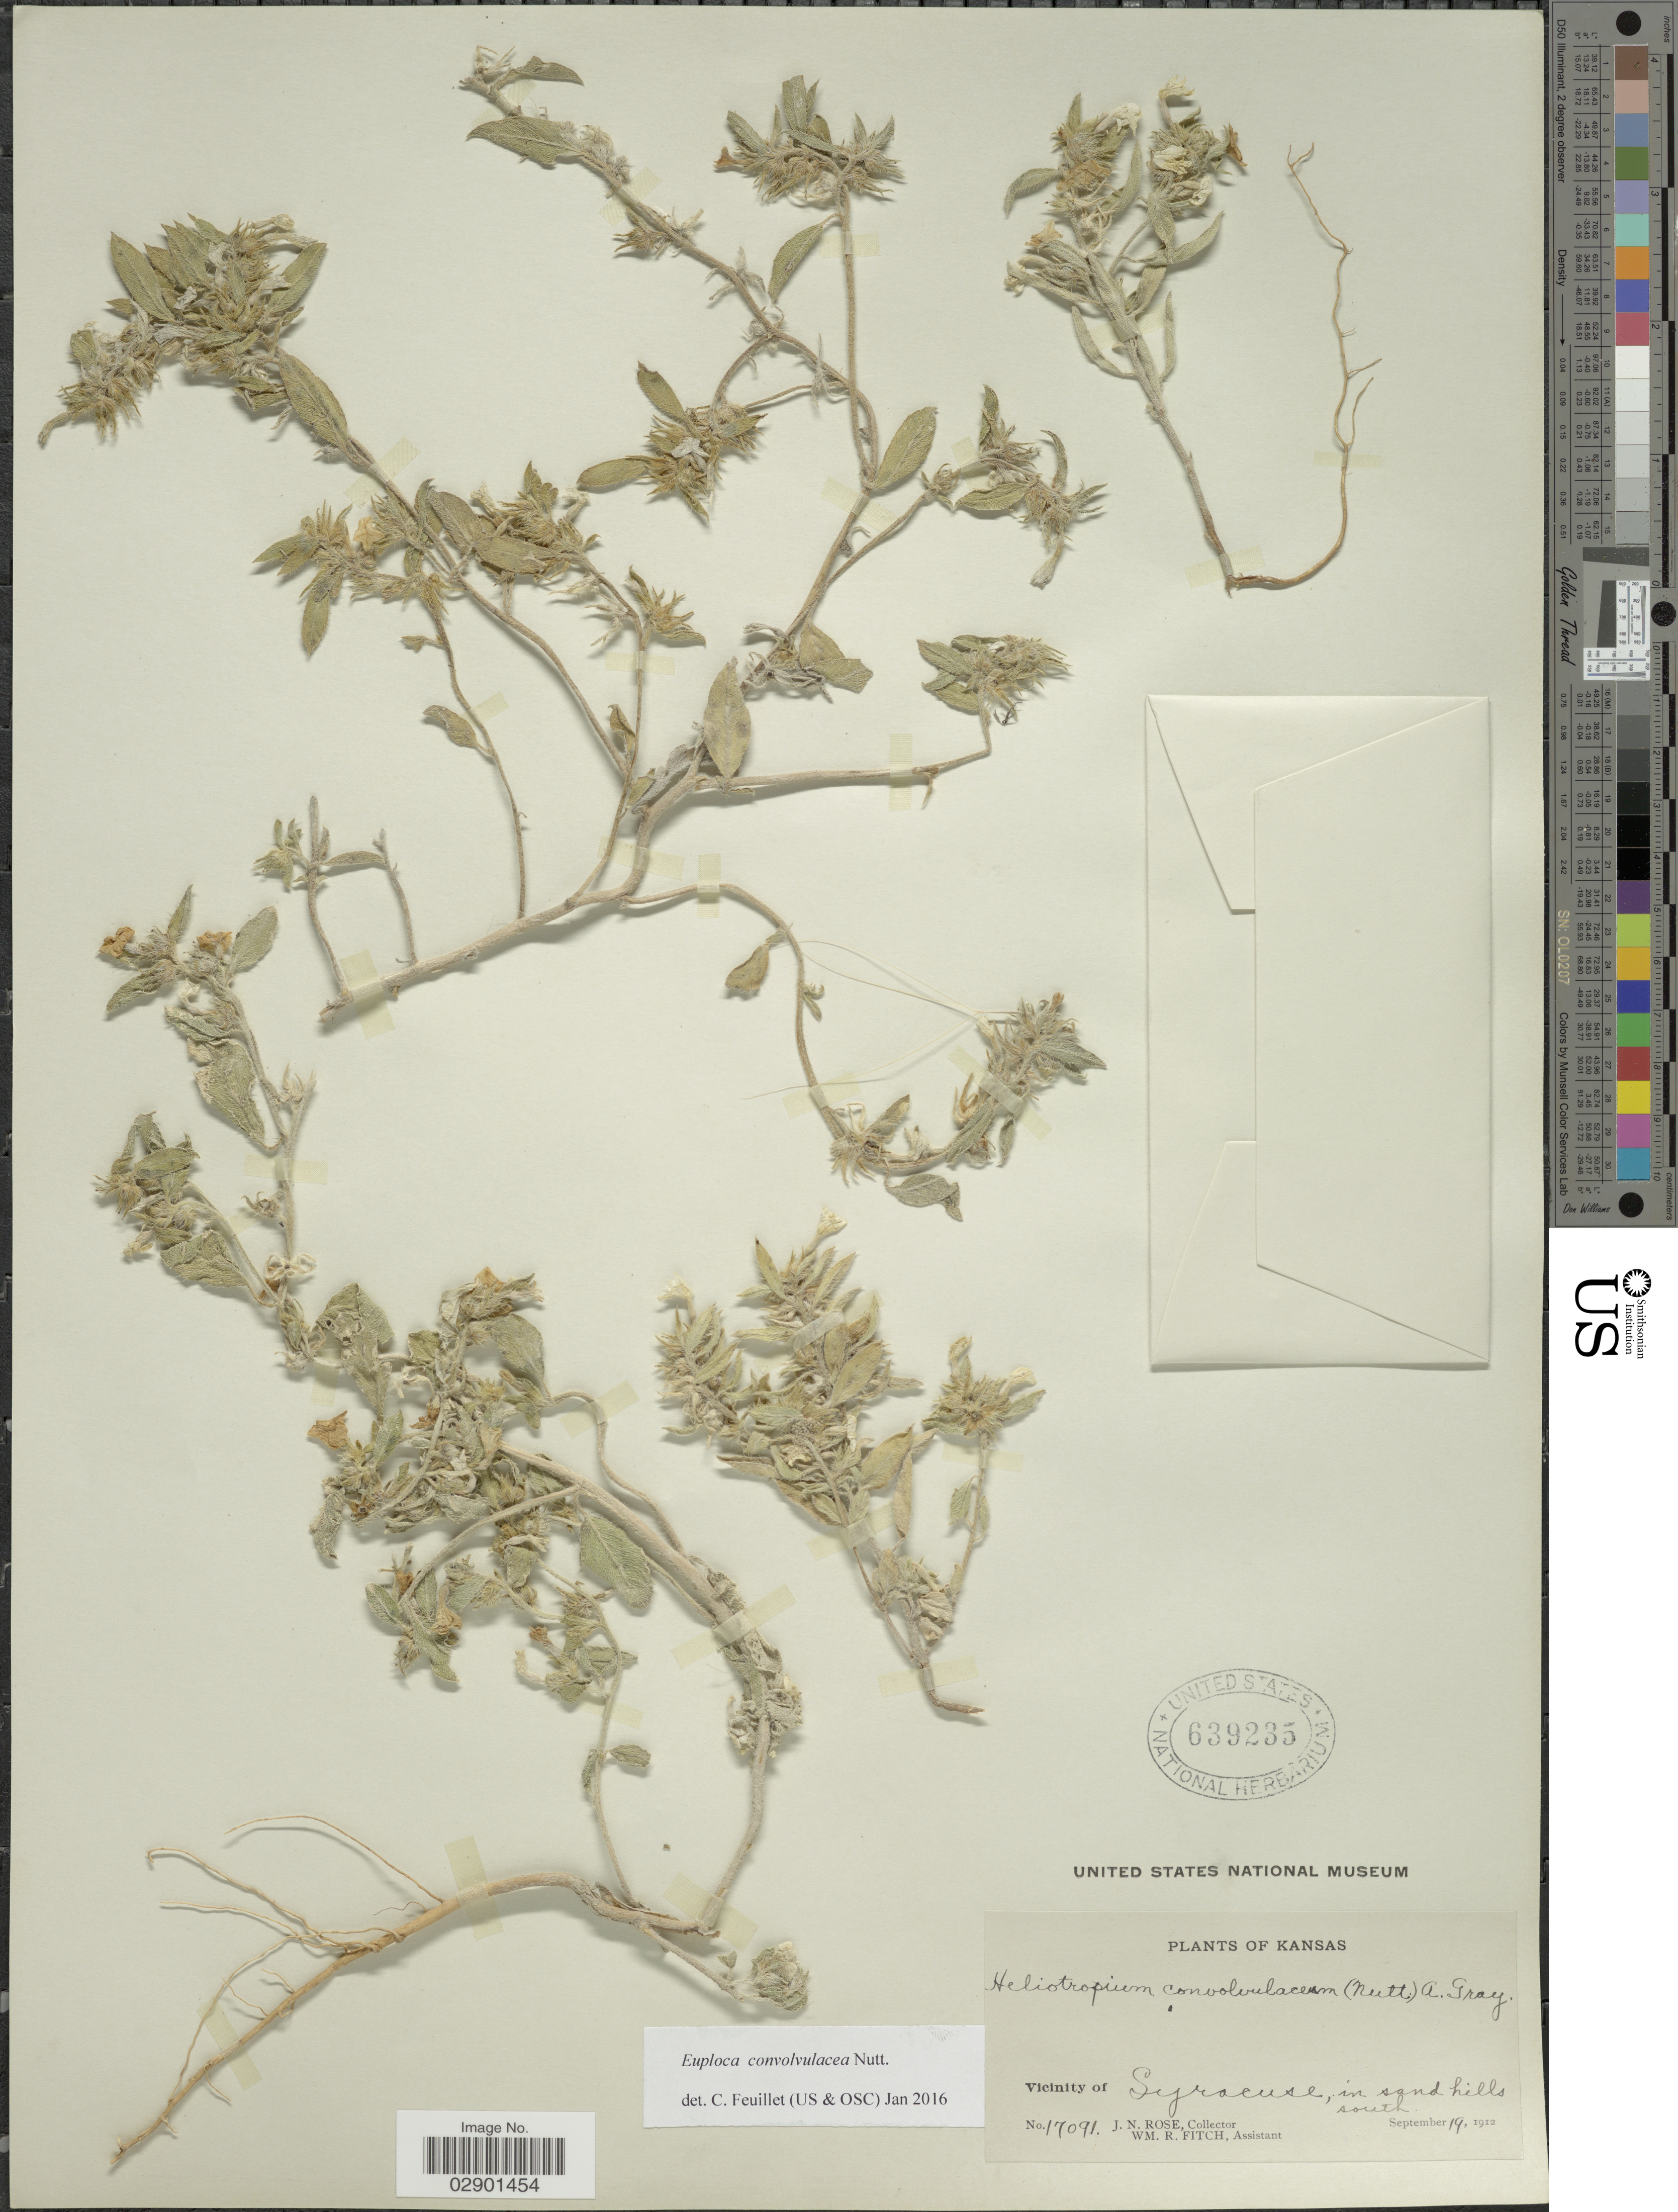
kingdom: Plantae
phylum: Tracheophyta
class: Magnoliopsida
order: Boraginales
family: Heliotropiaceae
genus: Euploca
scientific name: Euploca convolvulacea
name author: Nutt.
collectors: J. N. Rose & W. R. Fitch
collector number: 17091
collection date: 1912-09-19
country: United States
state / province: Kansas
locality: Vicinity of Syracuse, in sand hills south.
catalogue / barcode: US 639235